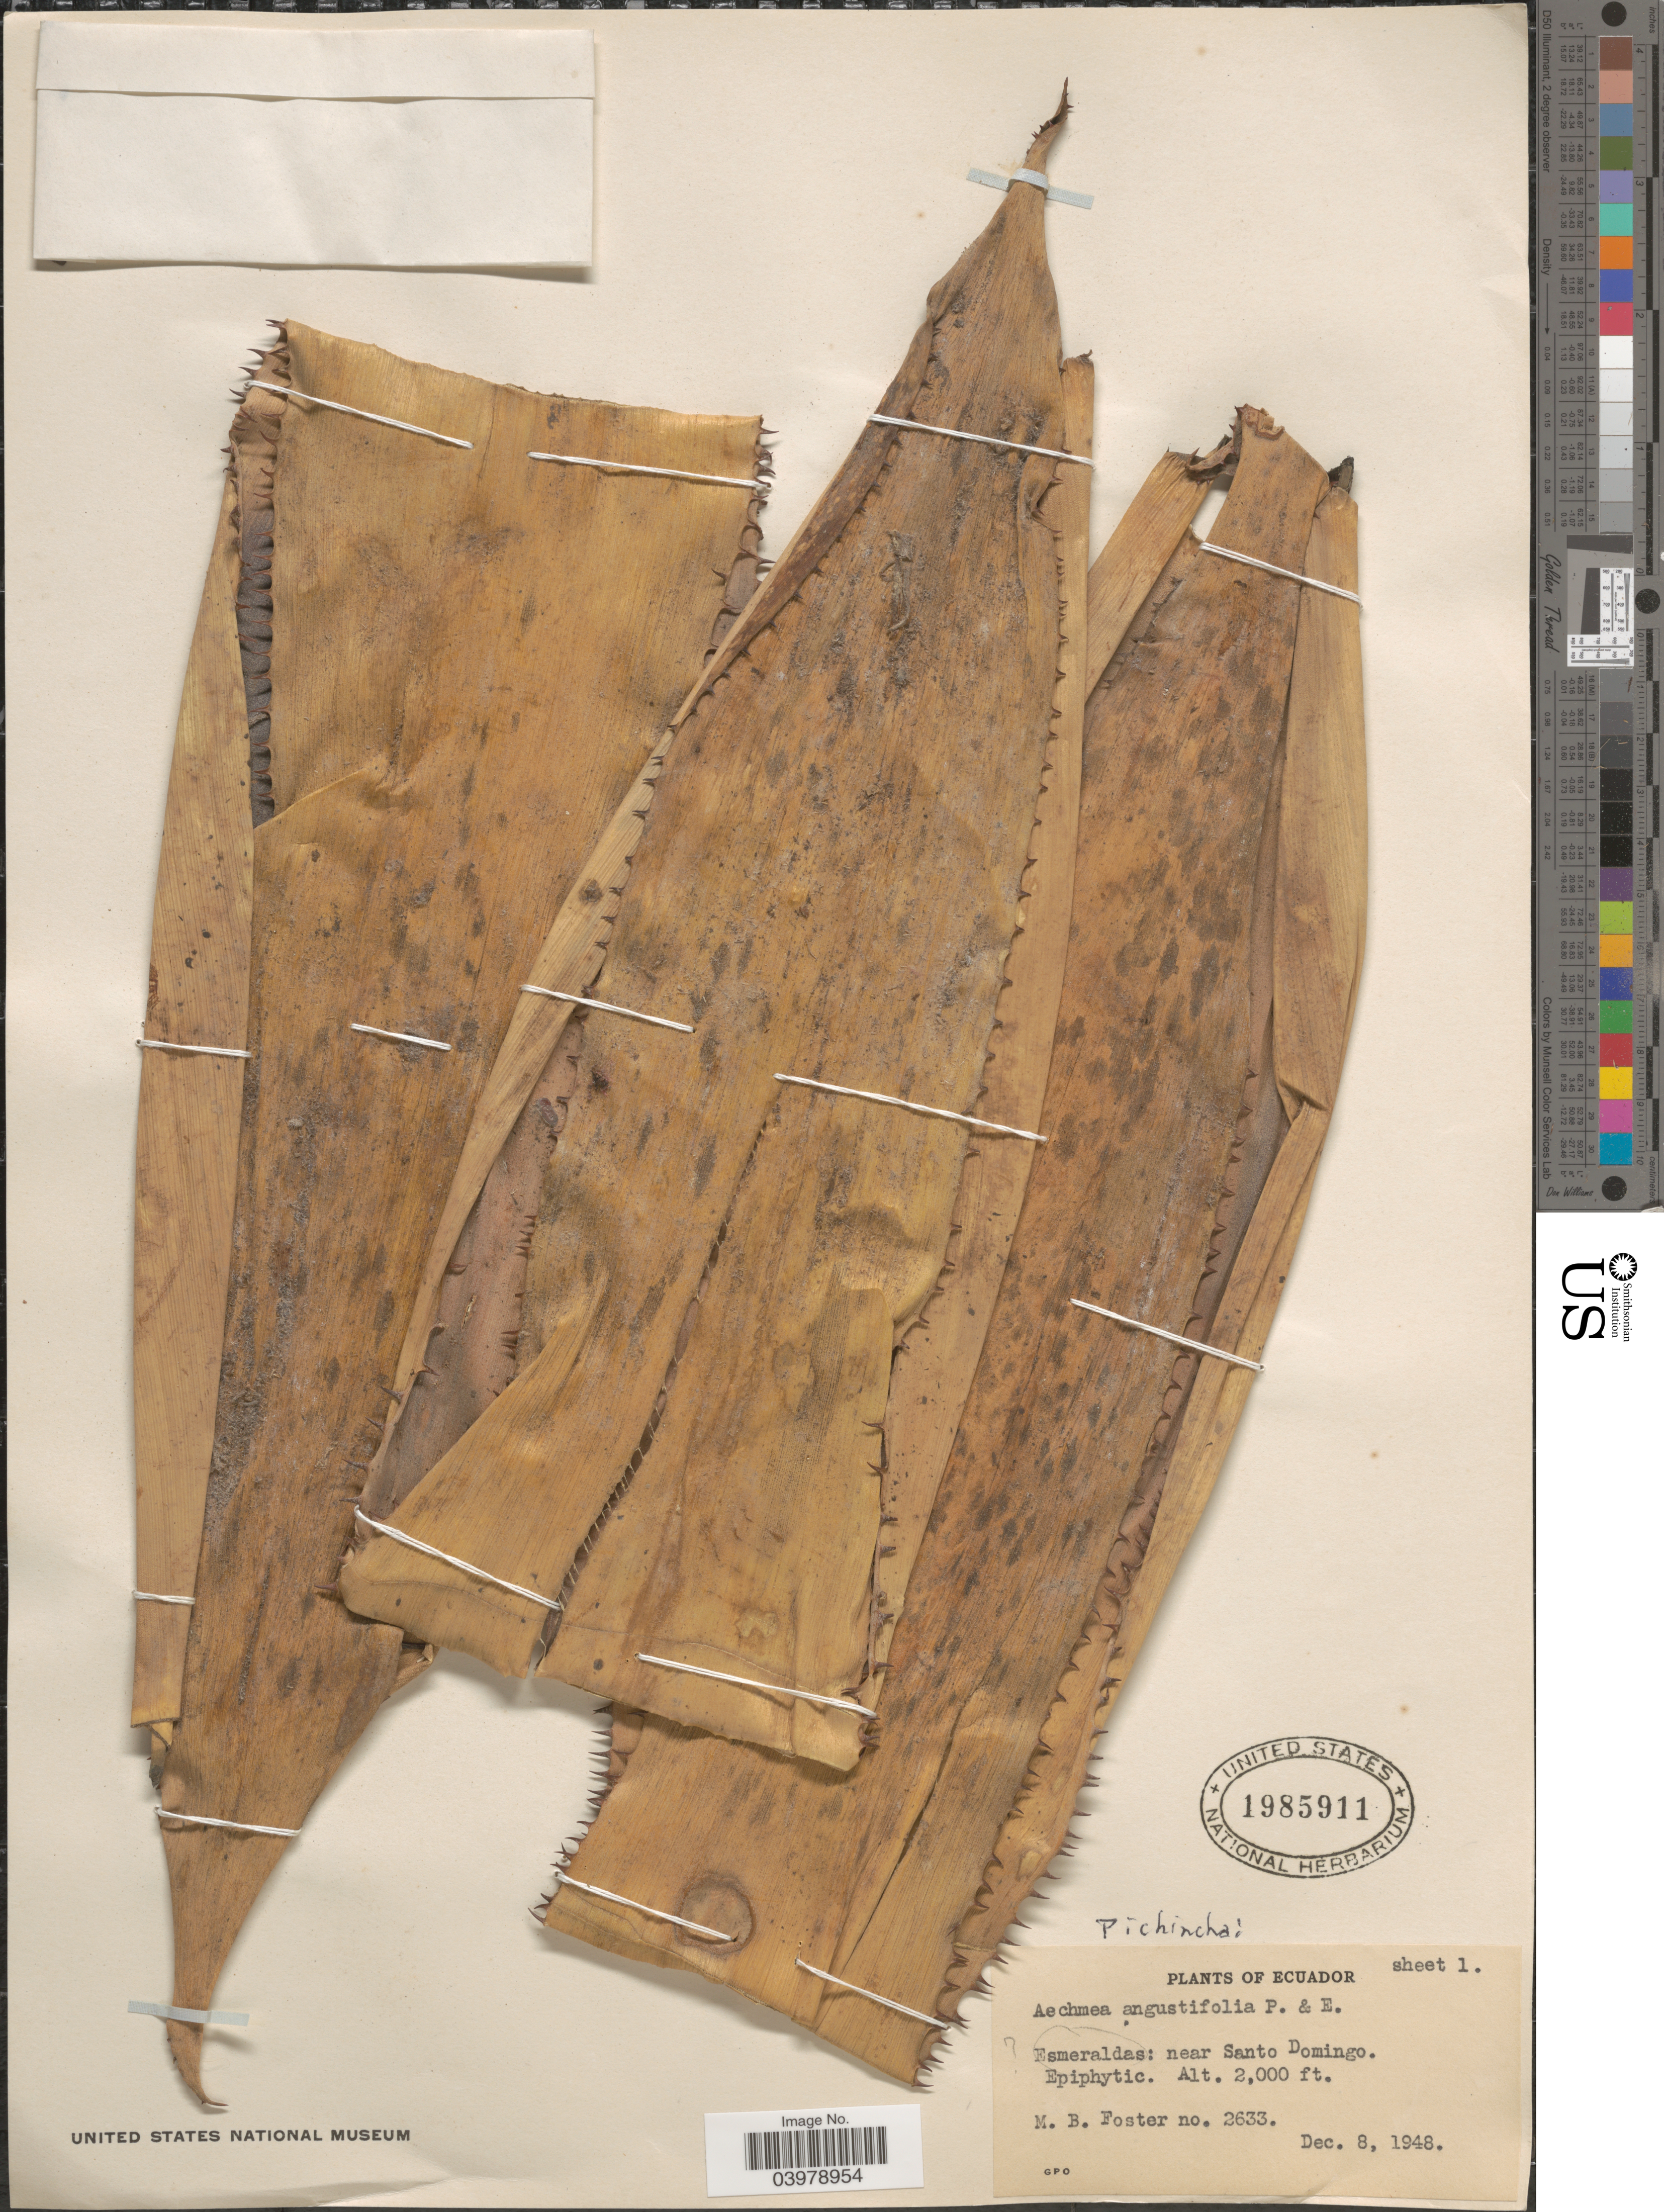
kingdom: Plantae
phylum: Tracheophyta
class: Liliopsida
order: Poales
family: Bromeliaceae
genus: Aechmea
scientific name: Aechmea angustifolia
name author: Poepp. & Endl.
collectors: M. B. Foster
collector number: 2633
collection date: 1948-12-08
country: Ecuador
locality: Pichincha: Esmeraldas: near Santo Domingo.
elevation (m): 610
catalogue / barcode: US 1985911